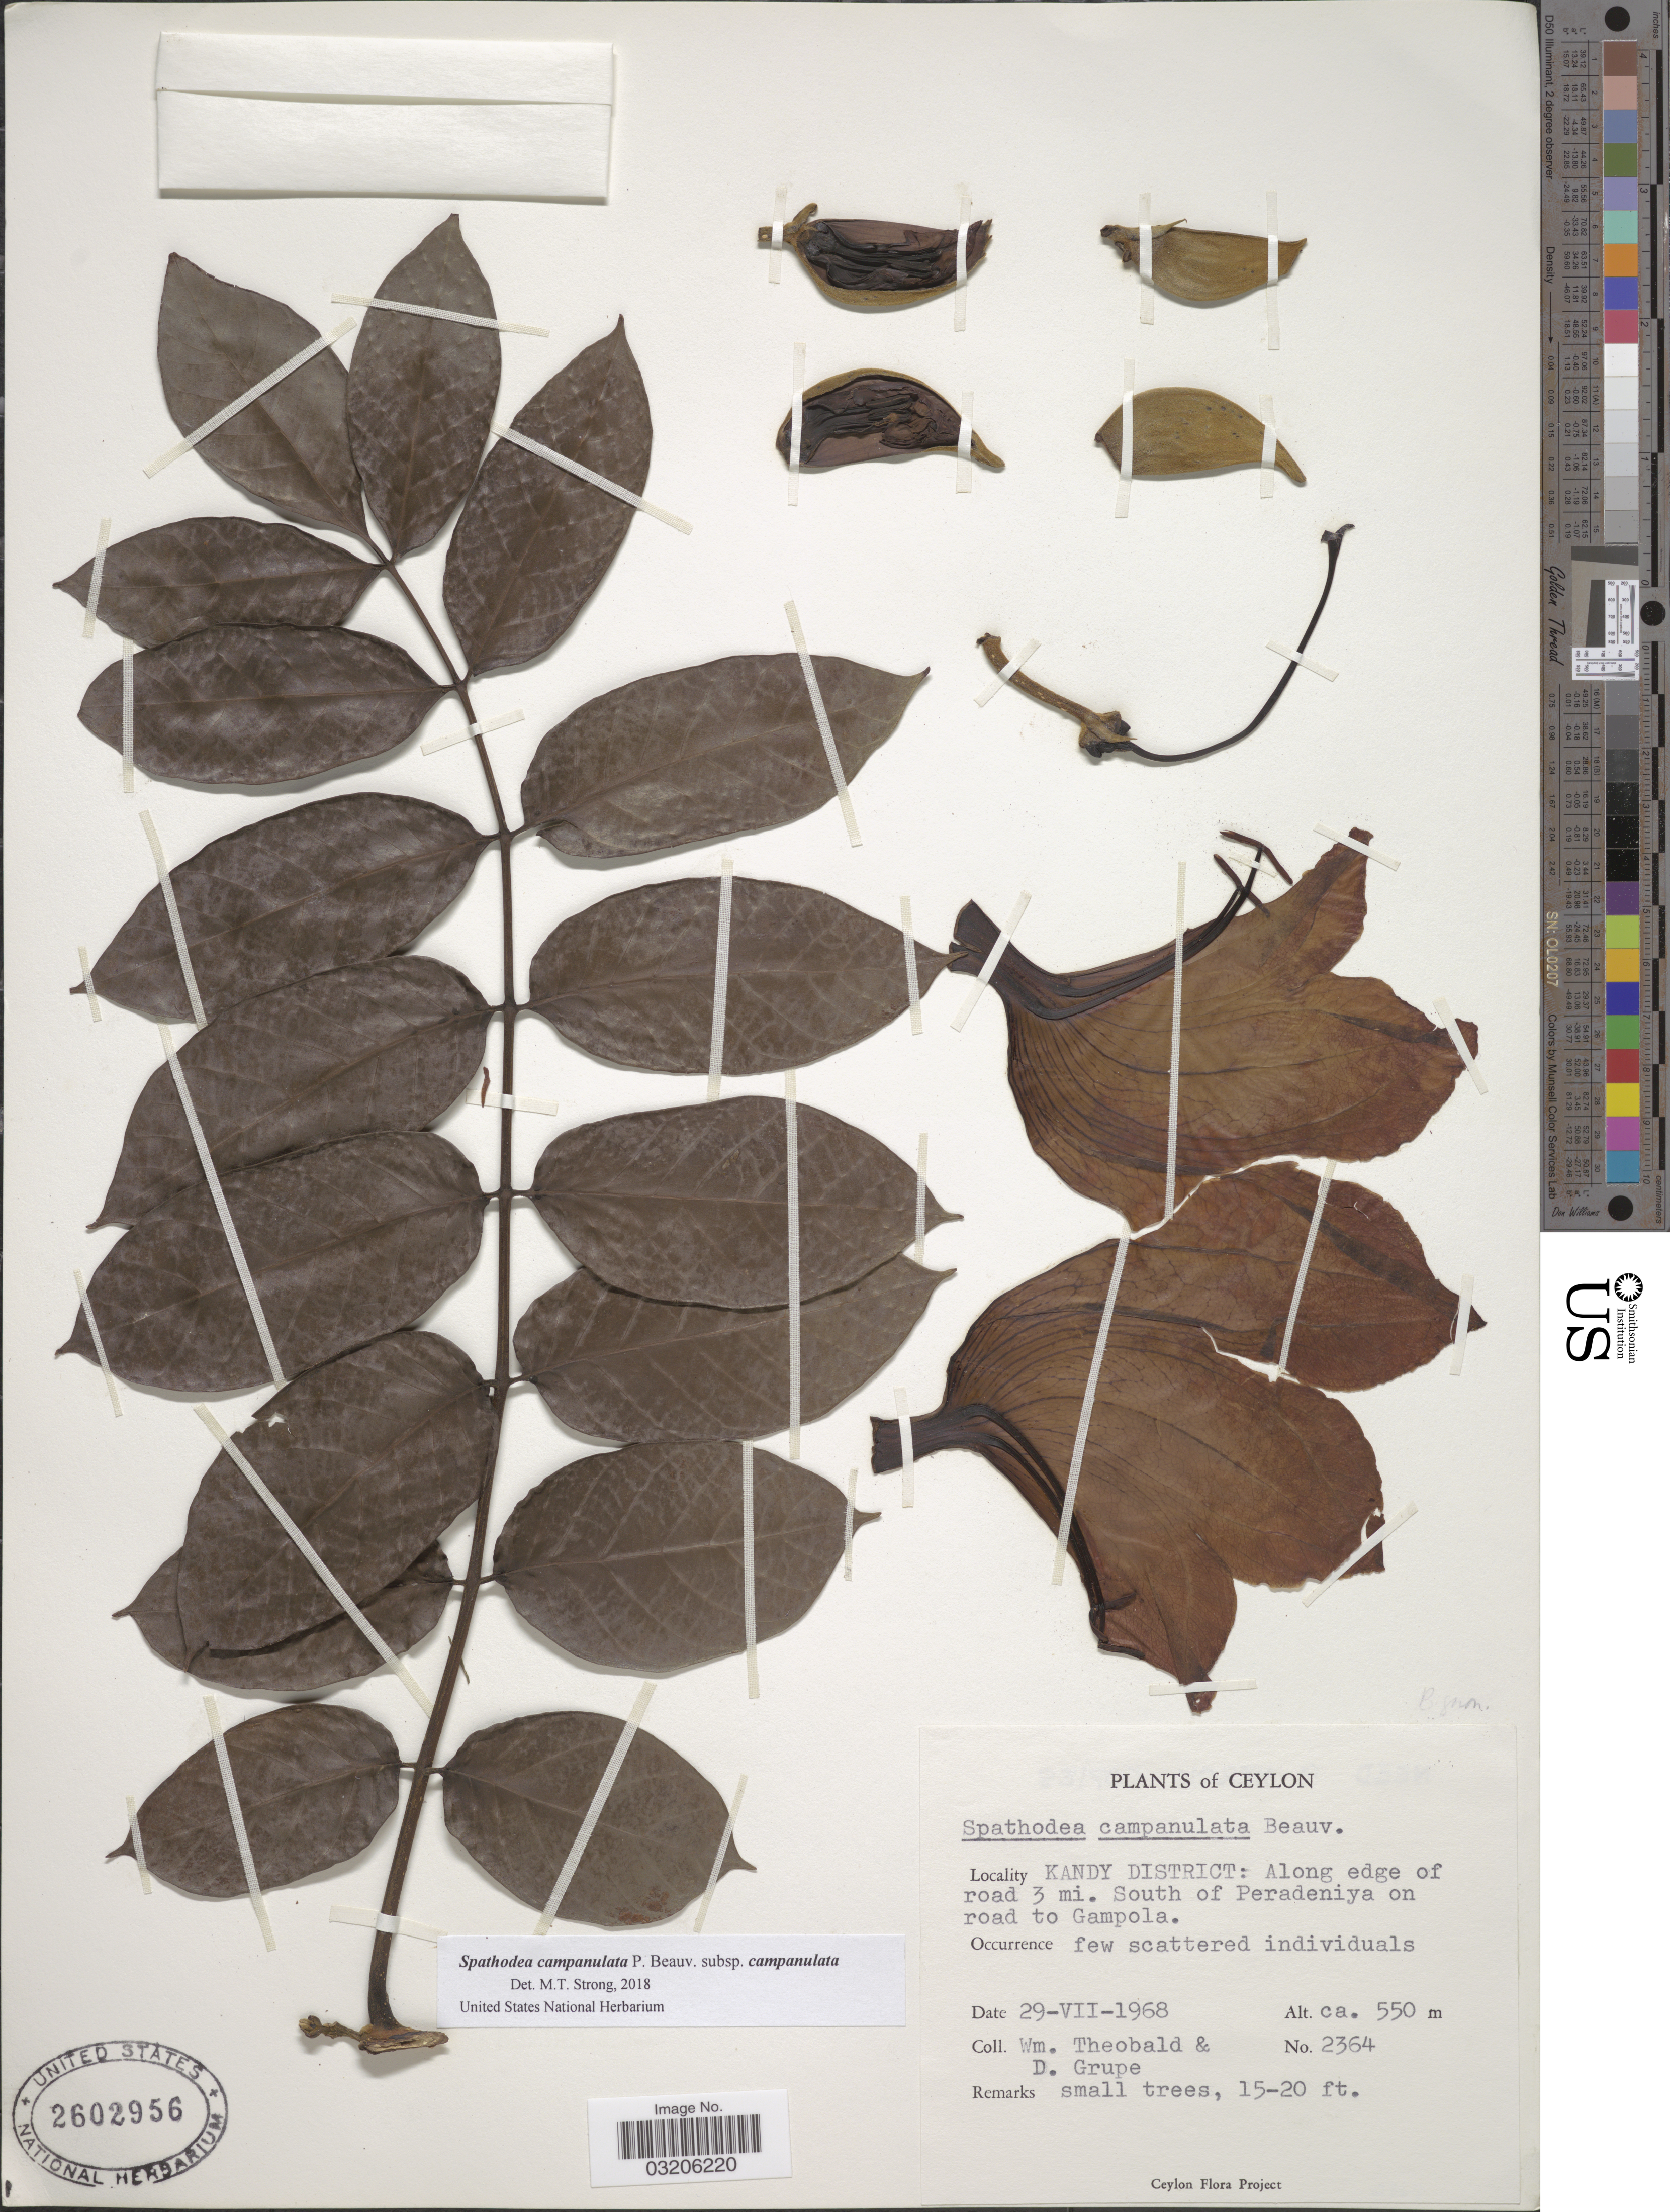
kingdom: Plantae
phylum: Tracheophyta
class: Magnoliopsida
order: Lamiales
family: Bignoniaceae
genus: Spathodea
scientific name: Spathodea campanulata subsp. campanulata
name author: P. Beauv.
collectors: W. Theobald & D. Grupe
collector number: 2364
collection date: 1968-07-29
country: Sri Lanka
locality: Ceylon. Kandy District: Along edge of road 3 mi. South of Peradeniya on road to Gampola.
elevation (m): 550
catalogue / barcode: US 2602956